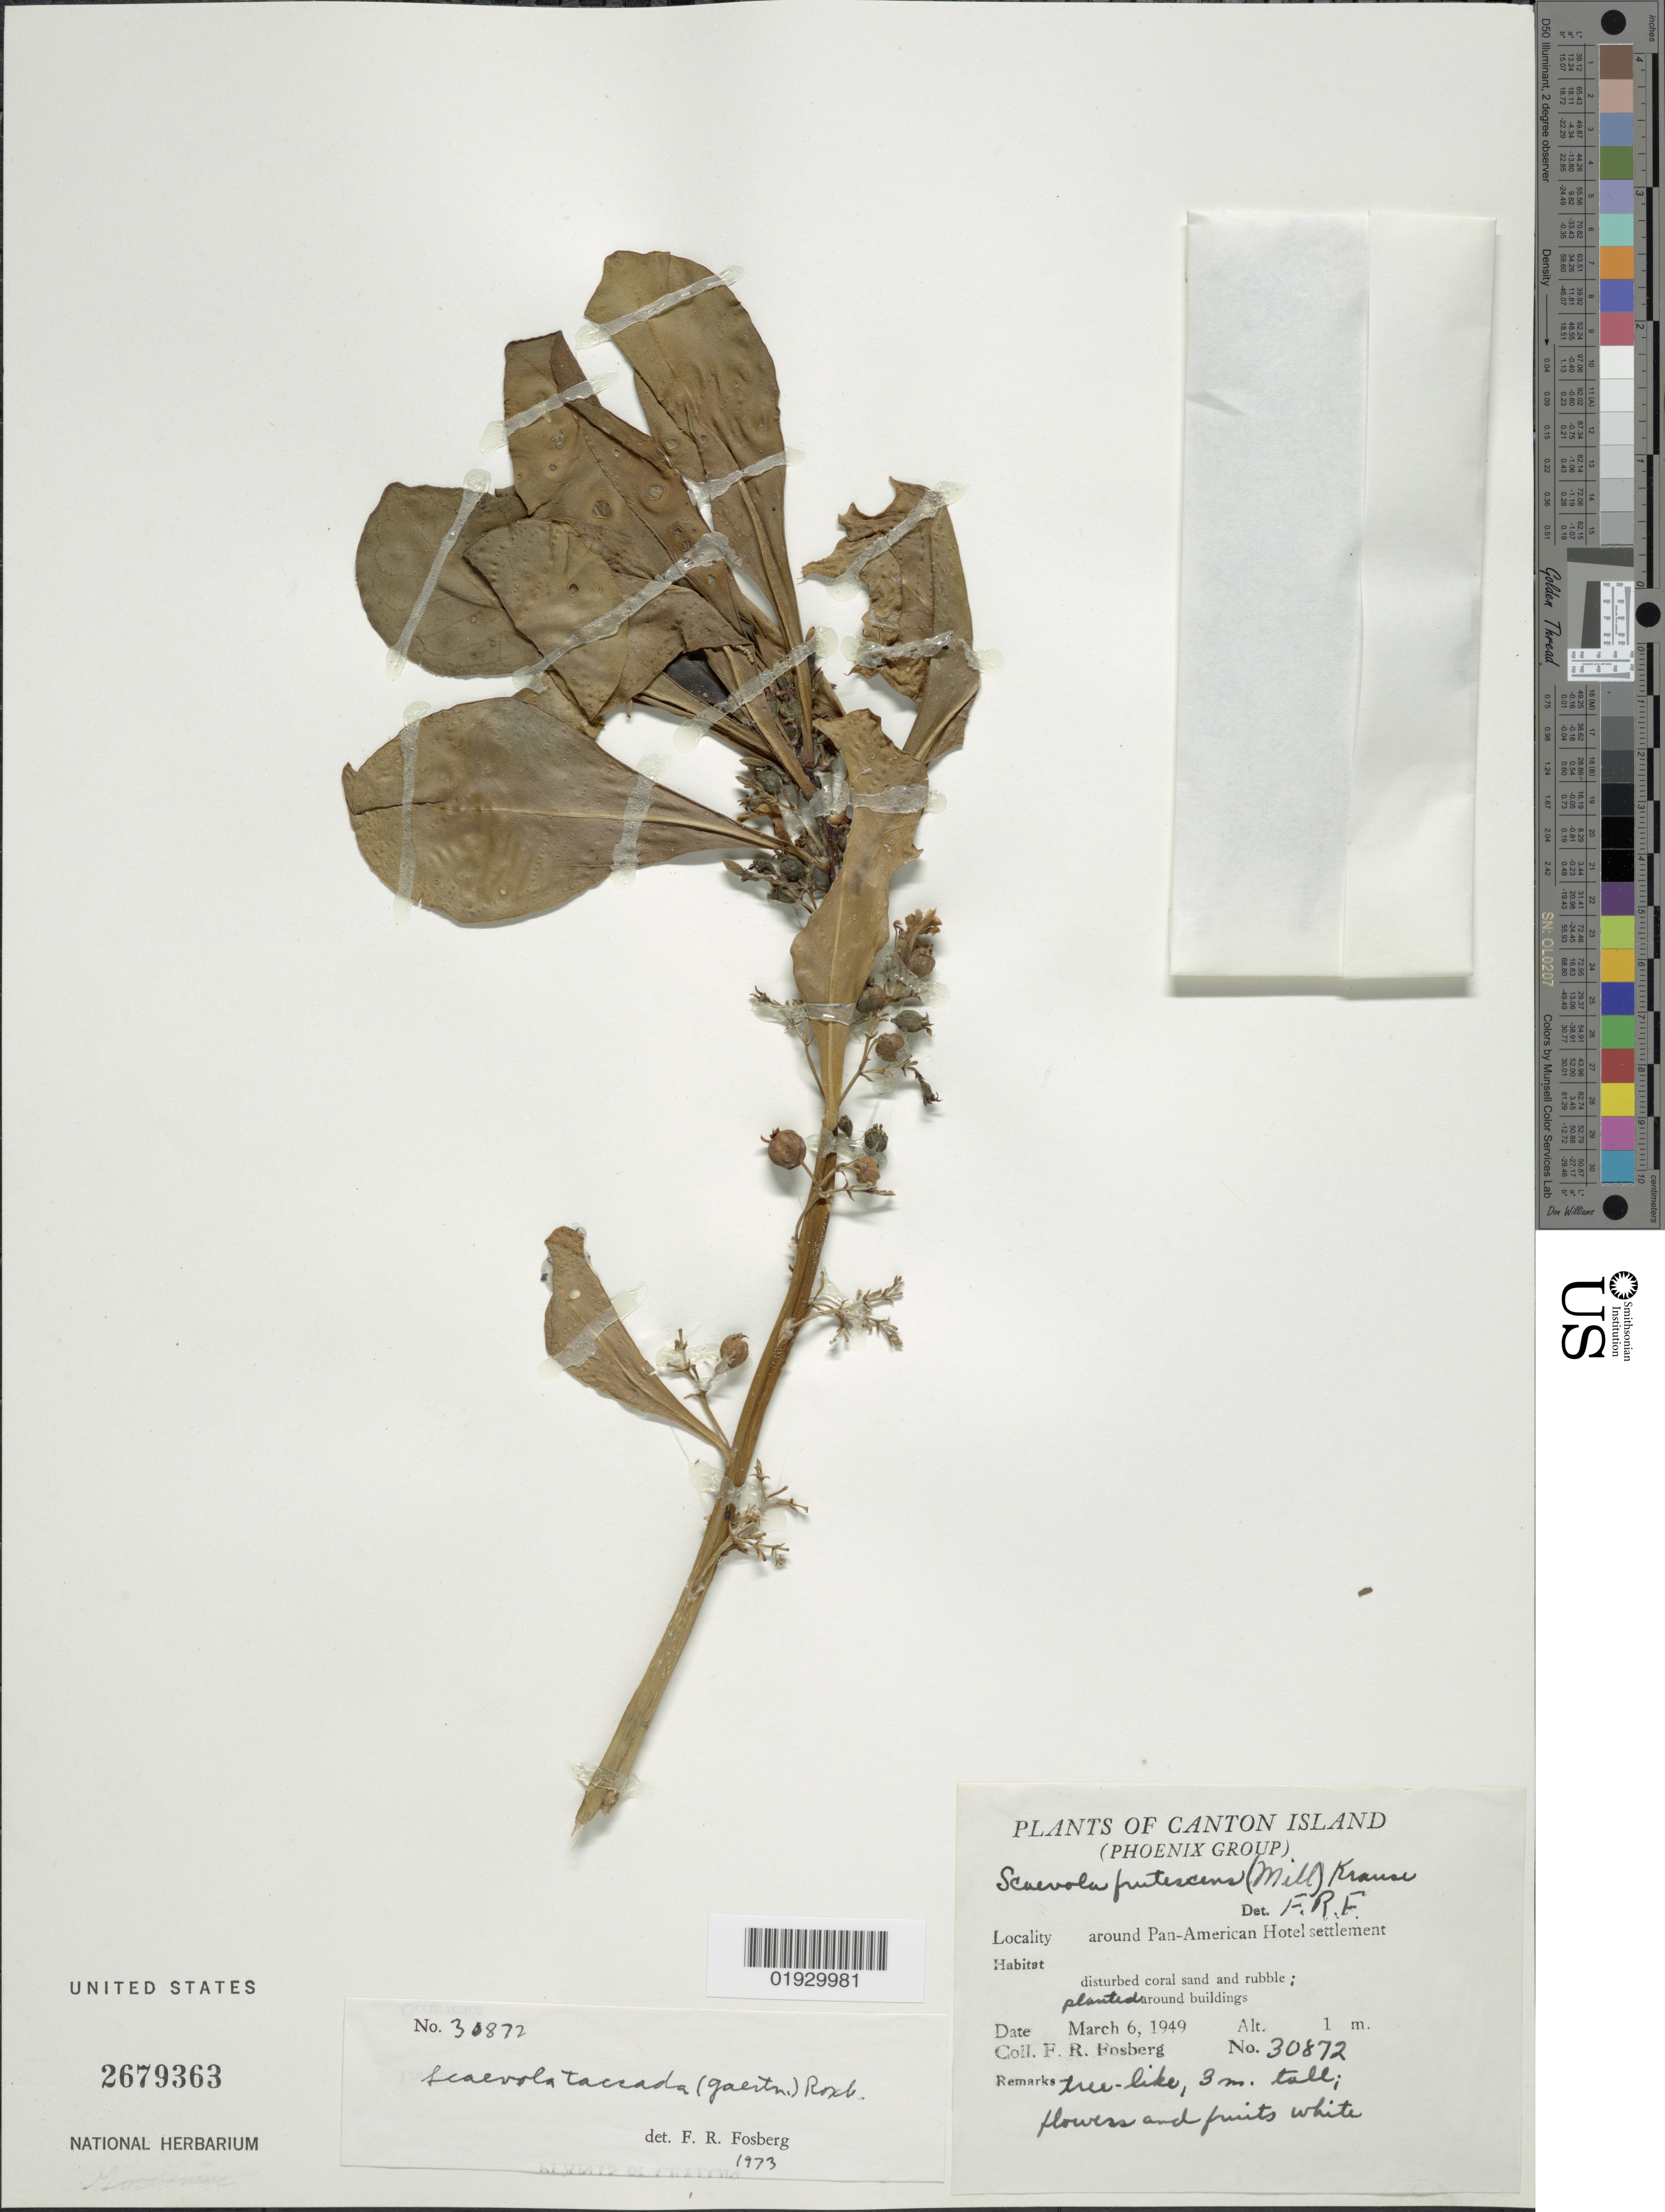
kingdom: Plantae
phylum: Tracheophyta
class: Magnoliopsida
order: Asterales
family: Goodeniaceae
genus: Scaevola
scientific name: Scaevola taccada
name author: (Gaertn.) Roxb.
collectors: F. R. Fosberg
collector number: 30872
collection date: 1949-03-06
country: Kiribati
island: Kanton [Canton] Atoll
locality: Canton Island, Phoenix Group, around Pan-American Hotel settlement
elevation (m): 1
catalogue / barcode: US 2679363